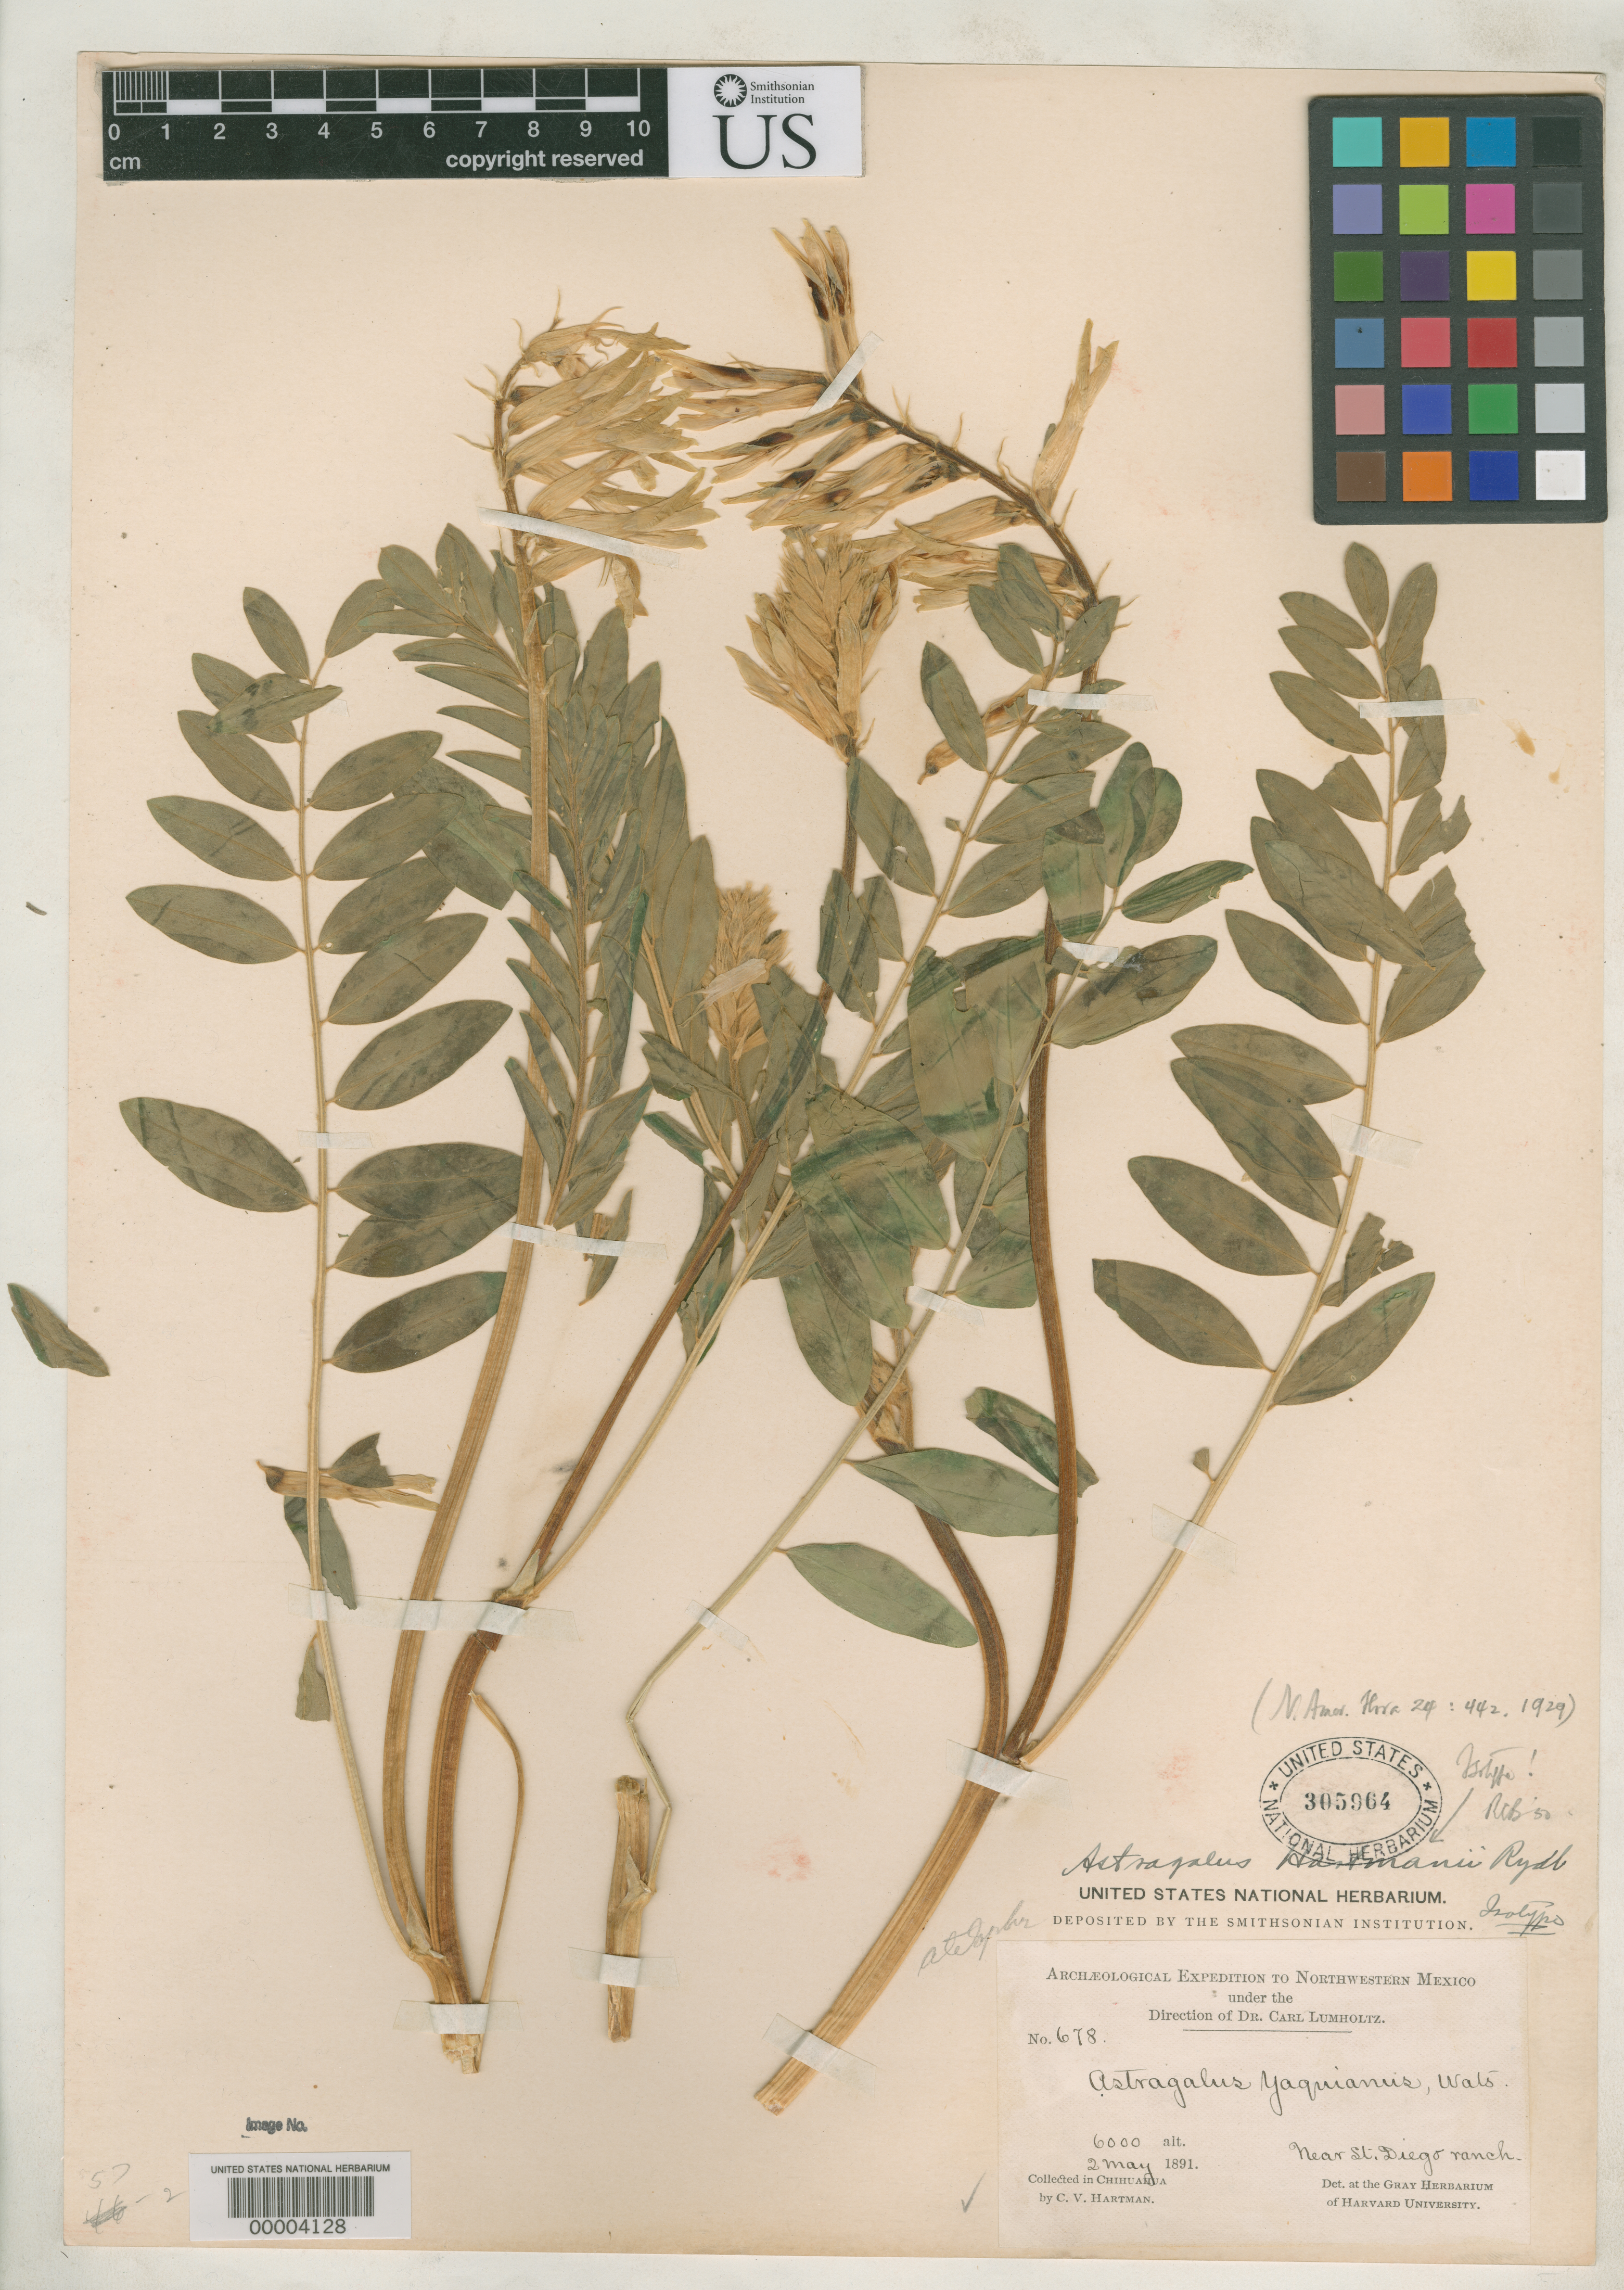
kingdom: Plantae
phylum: Tracheophyta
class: Magnoliopsida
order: Fabales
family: Fabaceae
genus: Astragalus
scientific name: Astragalus hartmanii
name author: Rydb.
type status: Isotype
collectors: C. V. Hartman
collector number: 678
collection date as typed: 02 May 1891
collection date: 1891-05-02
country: Mexico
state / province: Chihuahua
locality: San Diego Ranch.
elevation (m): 1829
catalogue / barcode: US 305964